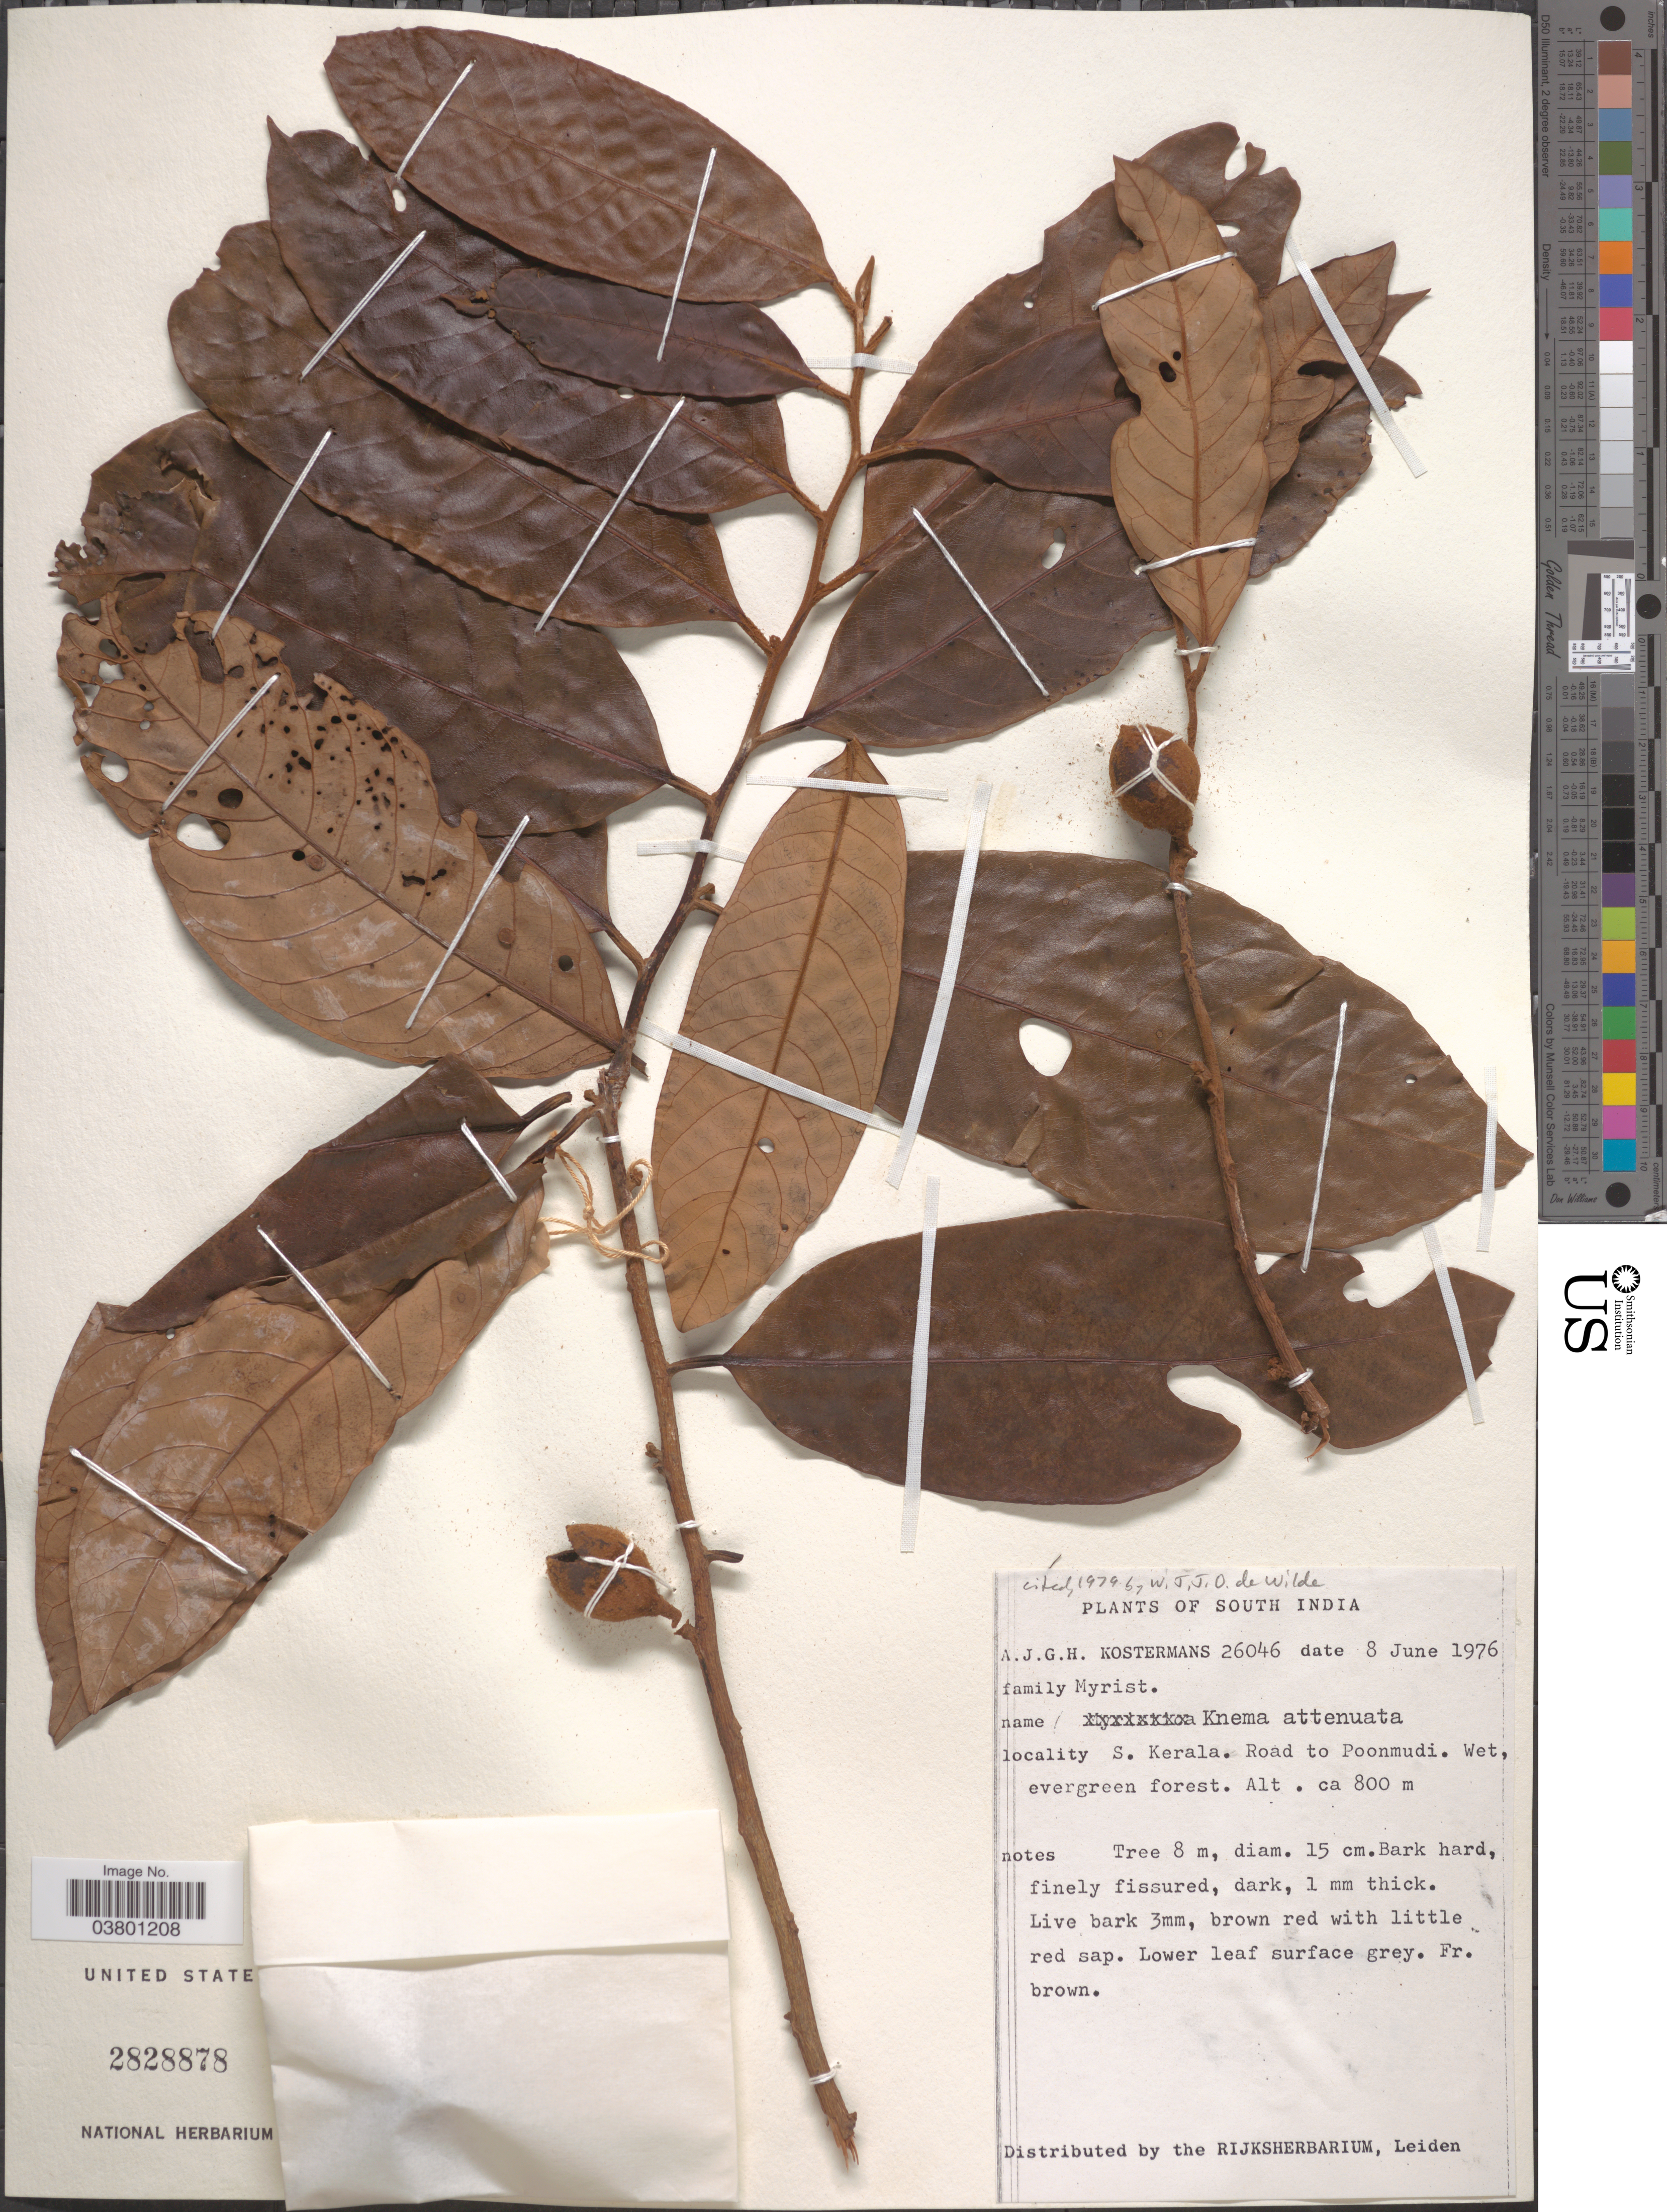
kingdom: Plantae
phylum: Tracheophyta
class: Magnoliopsida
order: Magnoliales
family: Myristicaceae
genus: Knema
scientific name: Knema attenuata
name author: (Warb. ex Hook. f. & Thomson) Warb.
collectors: A. J. G. Kostermans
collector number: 26046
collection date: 1976-06-08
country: India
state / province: Kerala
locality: South India. S. Kerala. Road to Poonmudi.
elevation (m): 800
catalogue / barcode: US 2828878